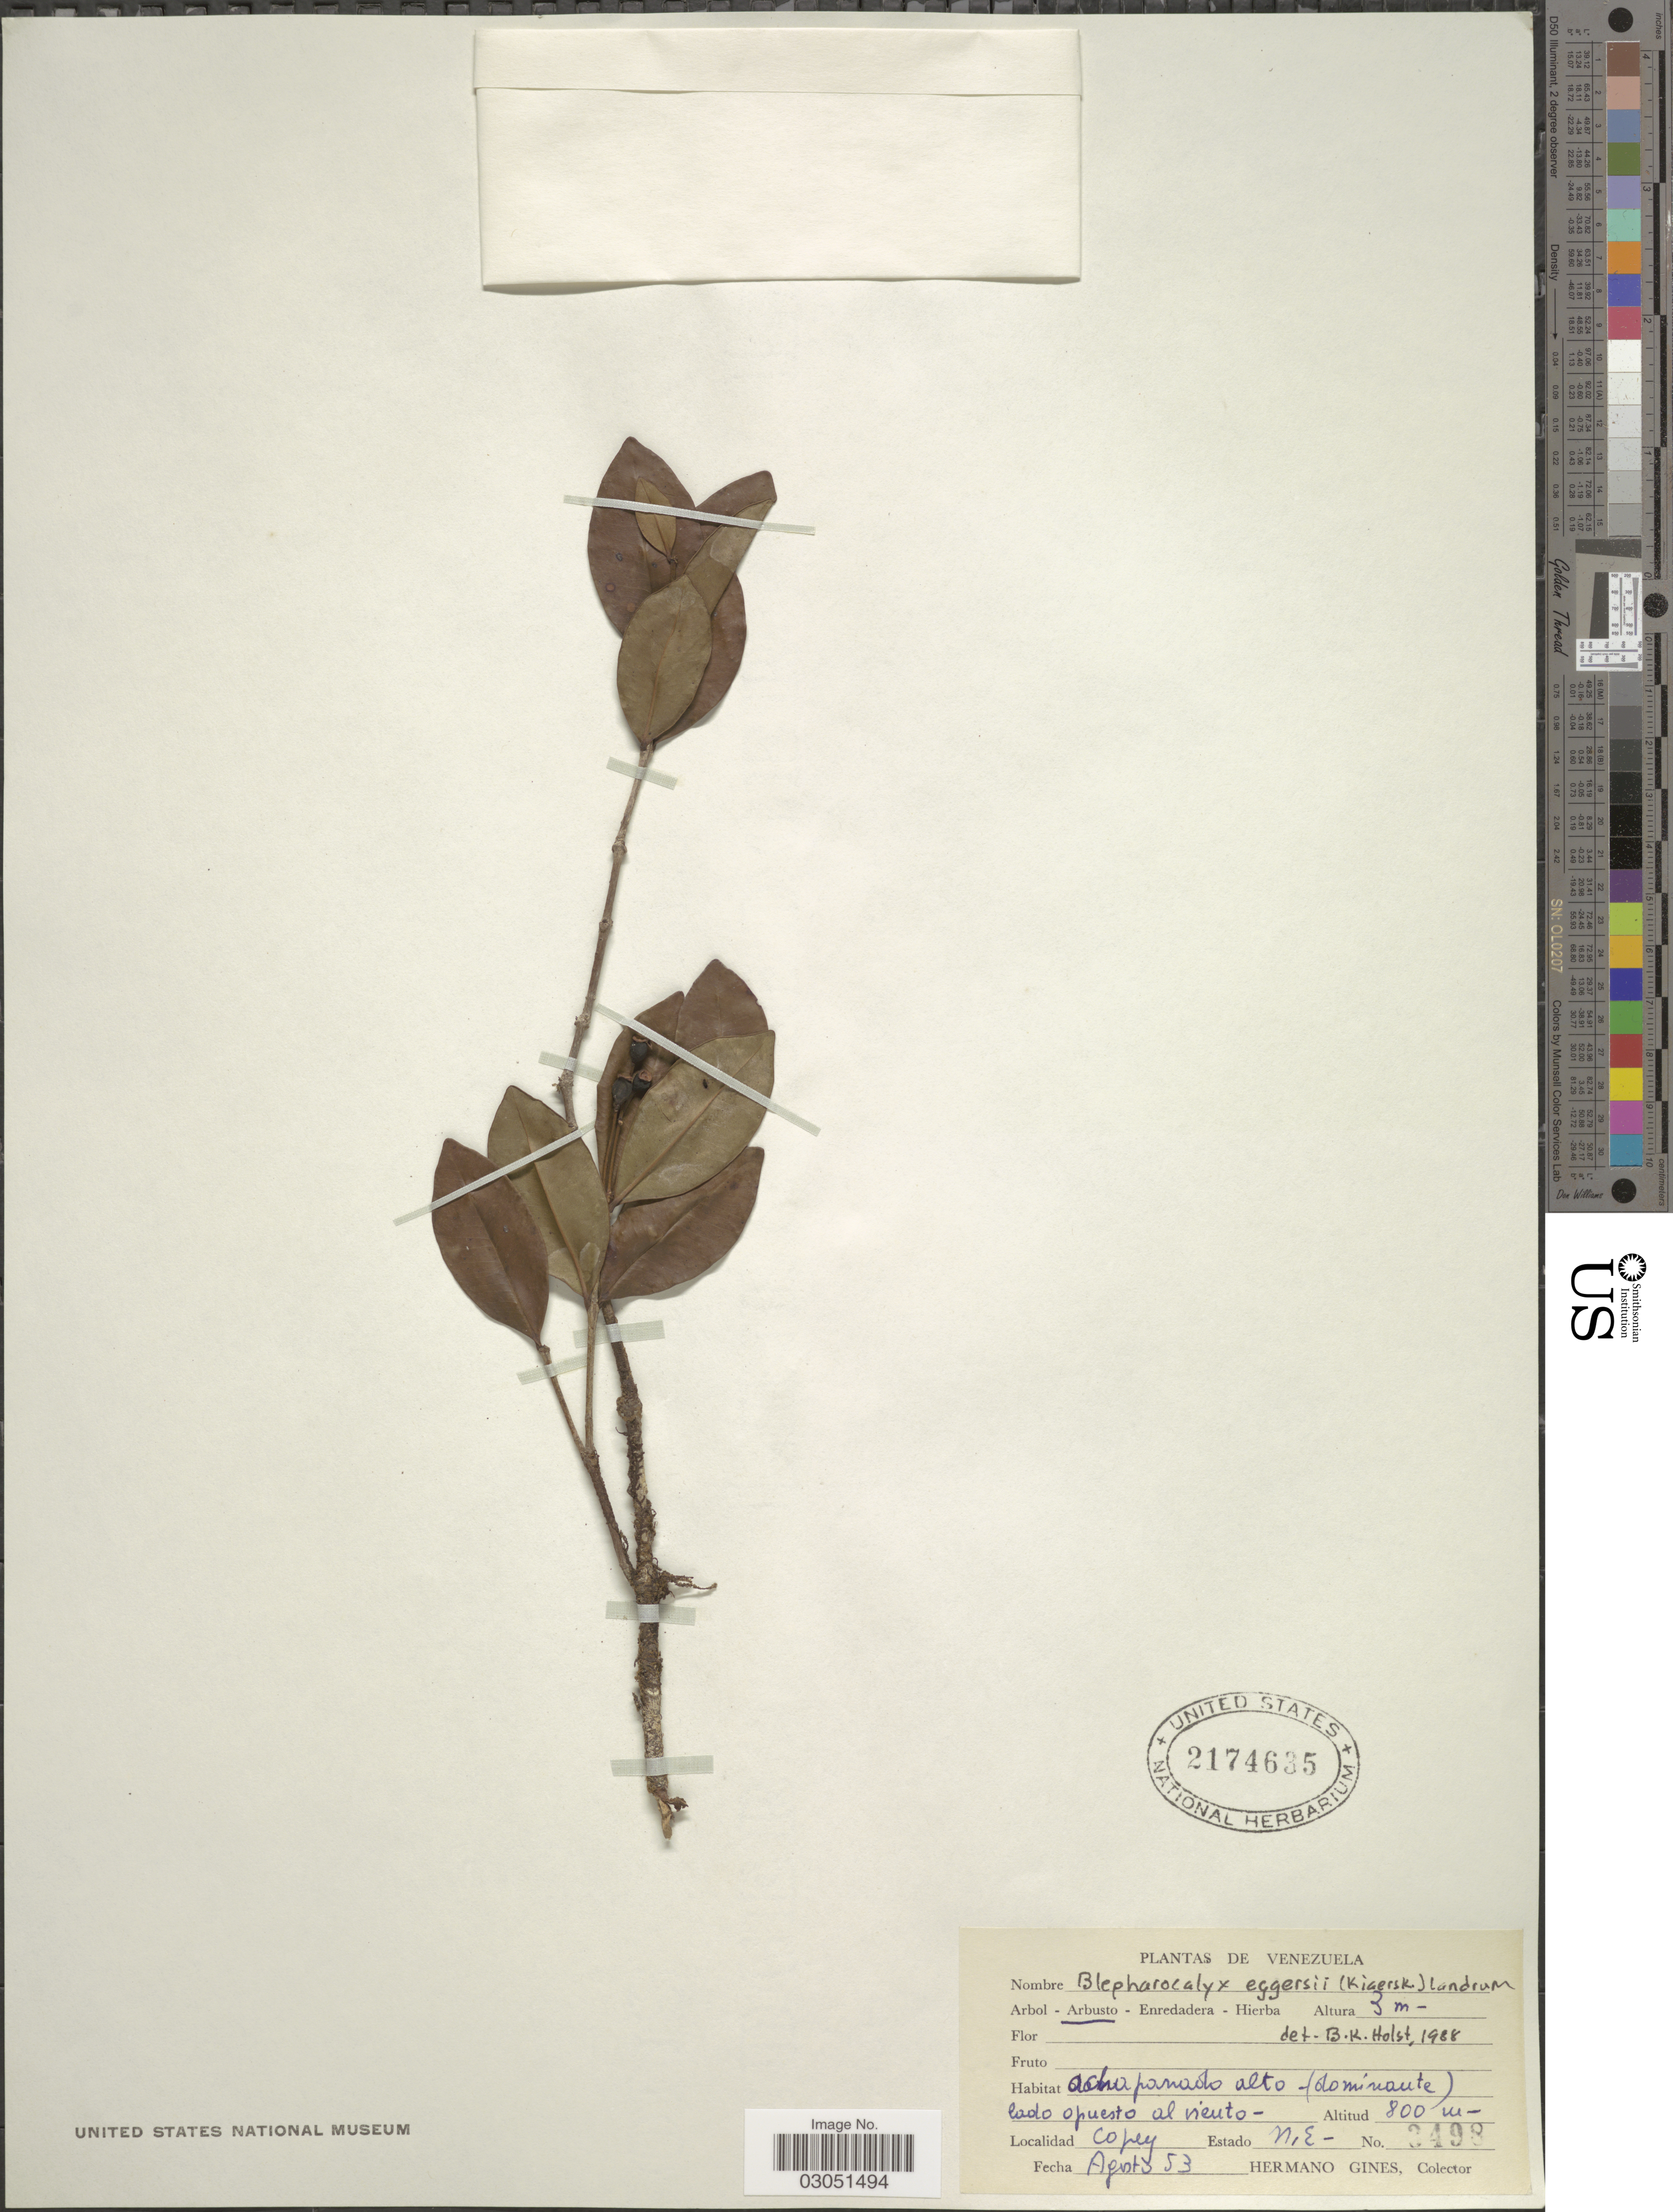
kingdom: Plantae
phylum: Tracheophyta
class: Magnoliopsida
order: Myrtales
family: Myrtaceae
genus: Blepharocalyx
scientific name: Blepharocalyx eggersii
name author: (Kiaersk.) Landrum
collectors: Bro. Gines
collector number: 3498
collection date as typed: Transcribed d/m/y: /8/53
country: Venezuela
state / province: Nueva Esparta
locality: Copey, Estado N.E.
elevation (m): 800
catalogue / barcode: US 2174635